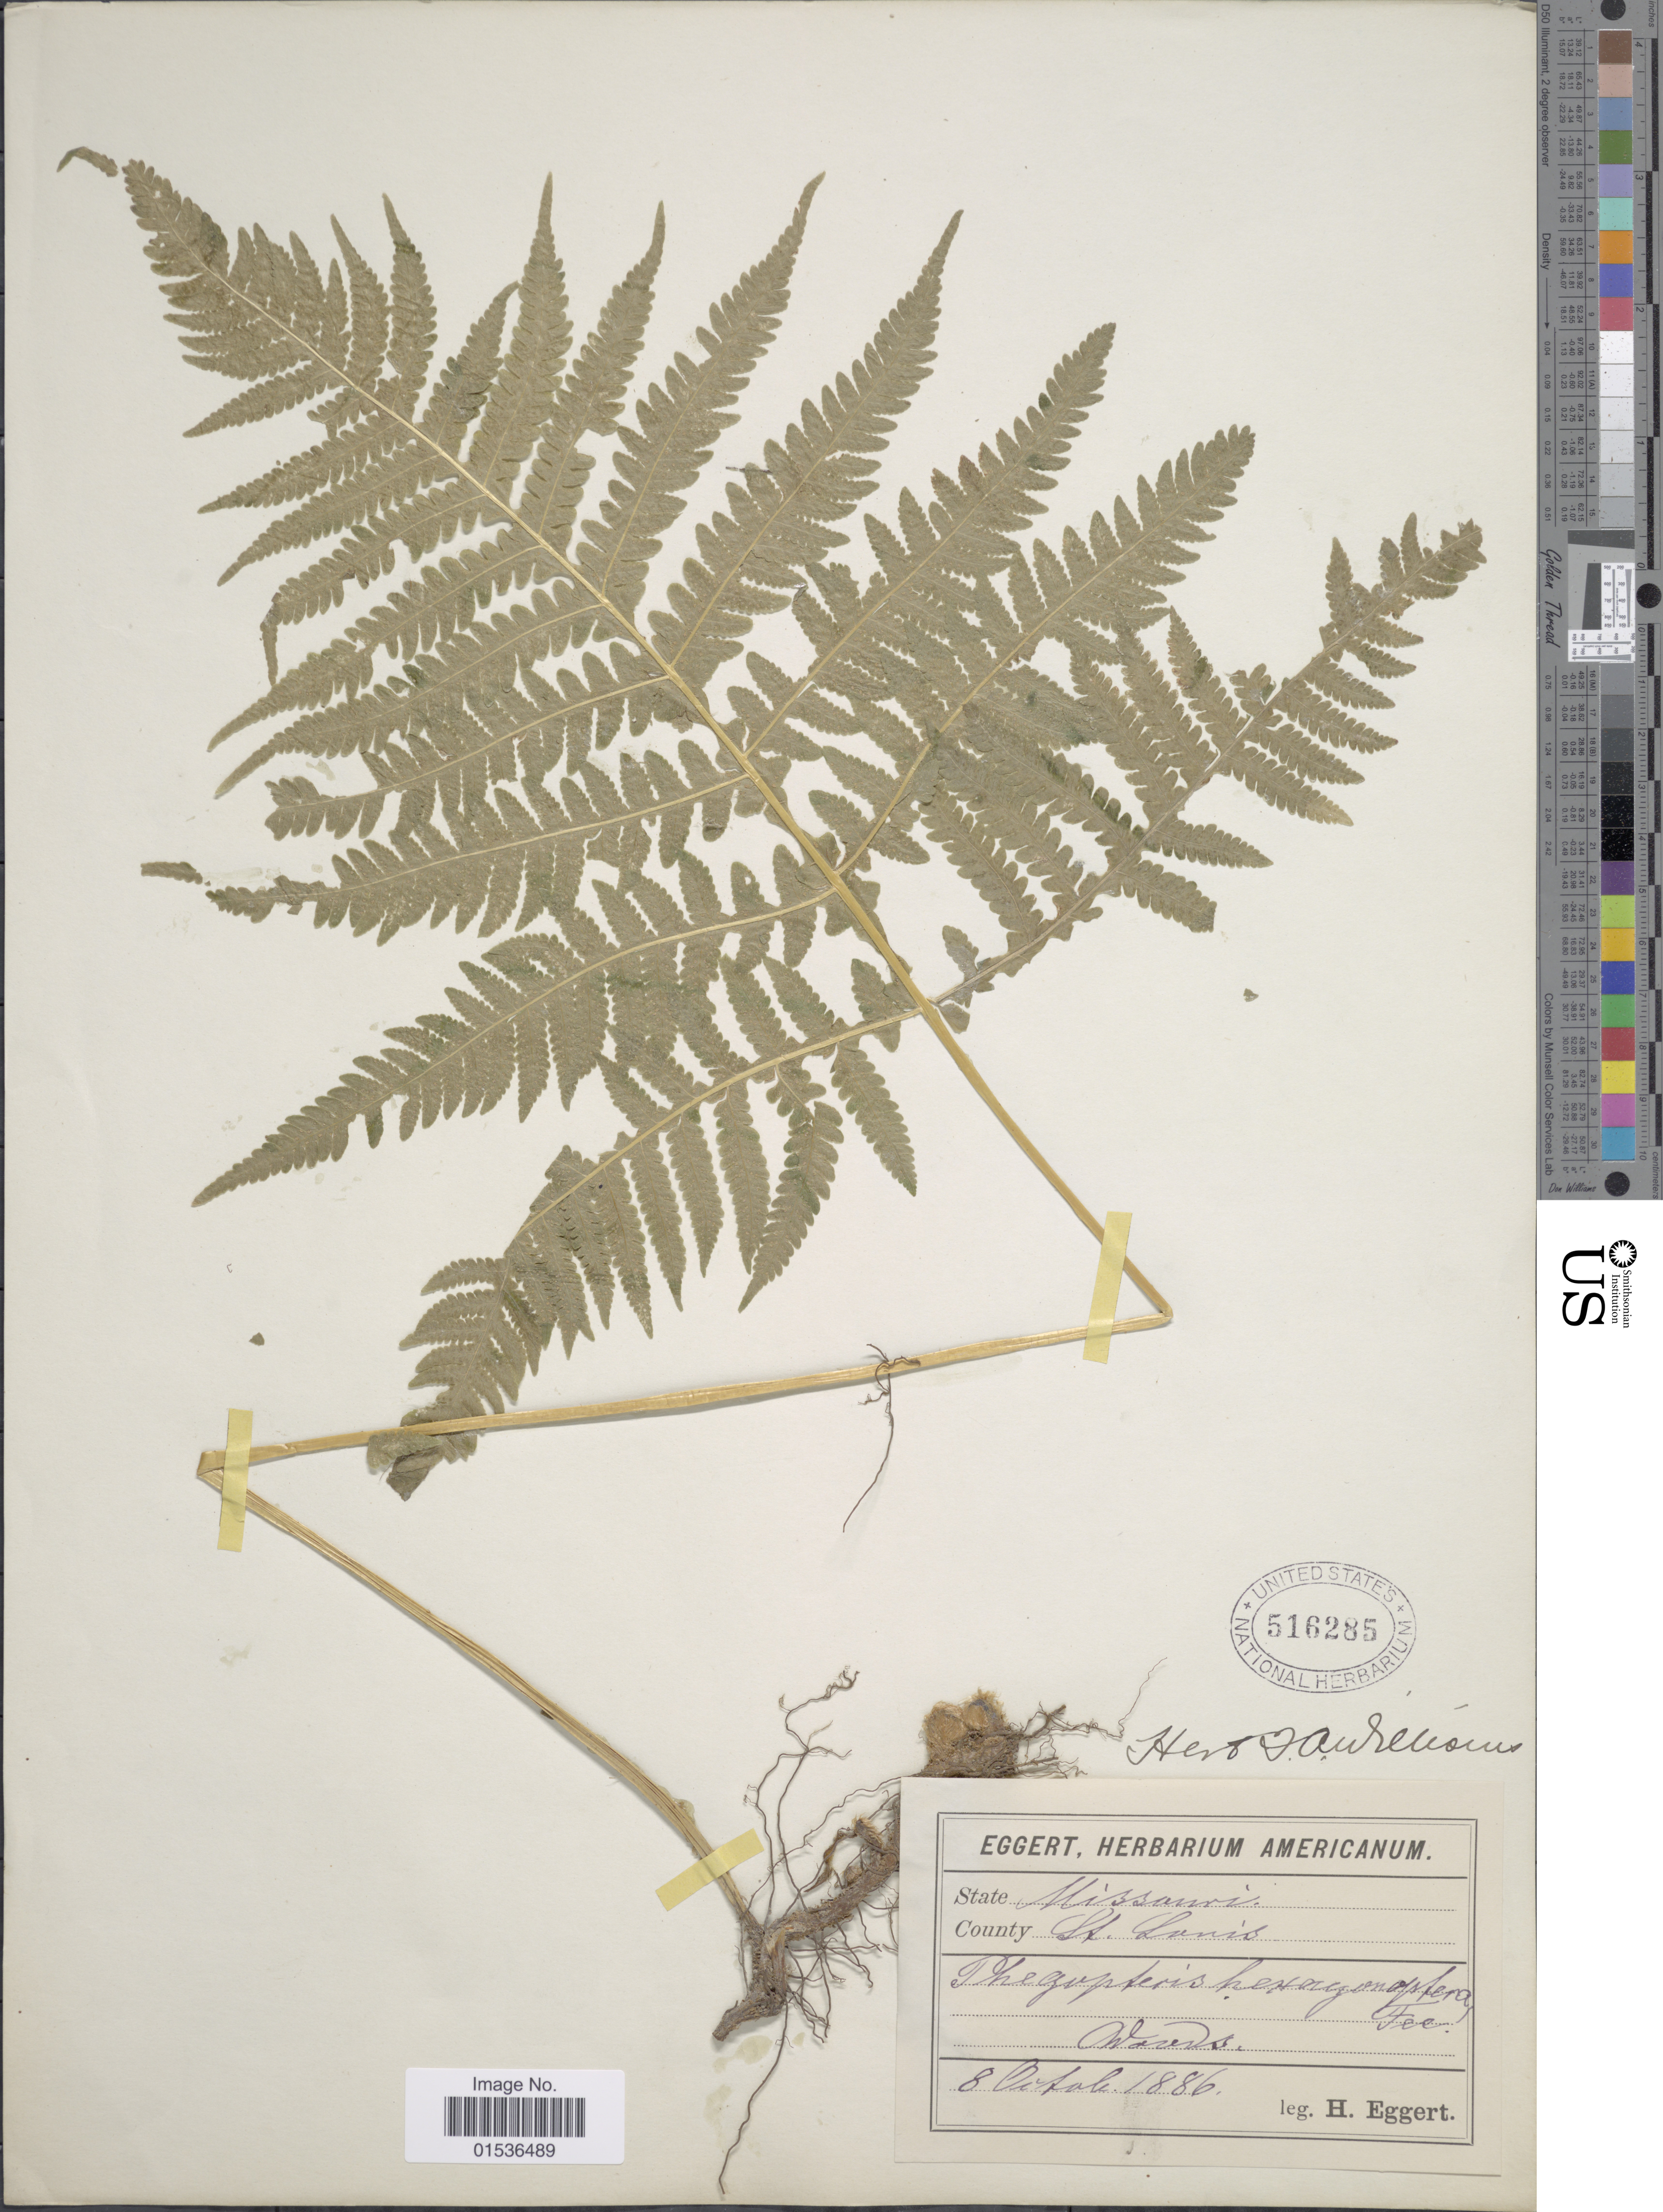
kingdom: Plantae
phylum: Tracheophyta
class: Polypodiopsida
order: Polypodiales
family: Thelypteridaceae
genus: Phegopteris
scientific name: Phegopteris hexagonoptera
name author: (Michx.) Fée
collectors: H. Eggert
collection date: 1886-10-08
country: United States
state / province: Missouri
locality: State Missouri, County St. Lanis.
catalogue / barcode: US 516285